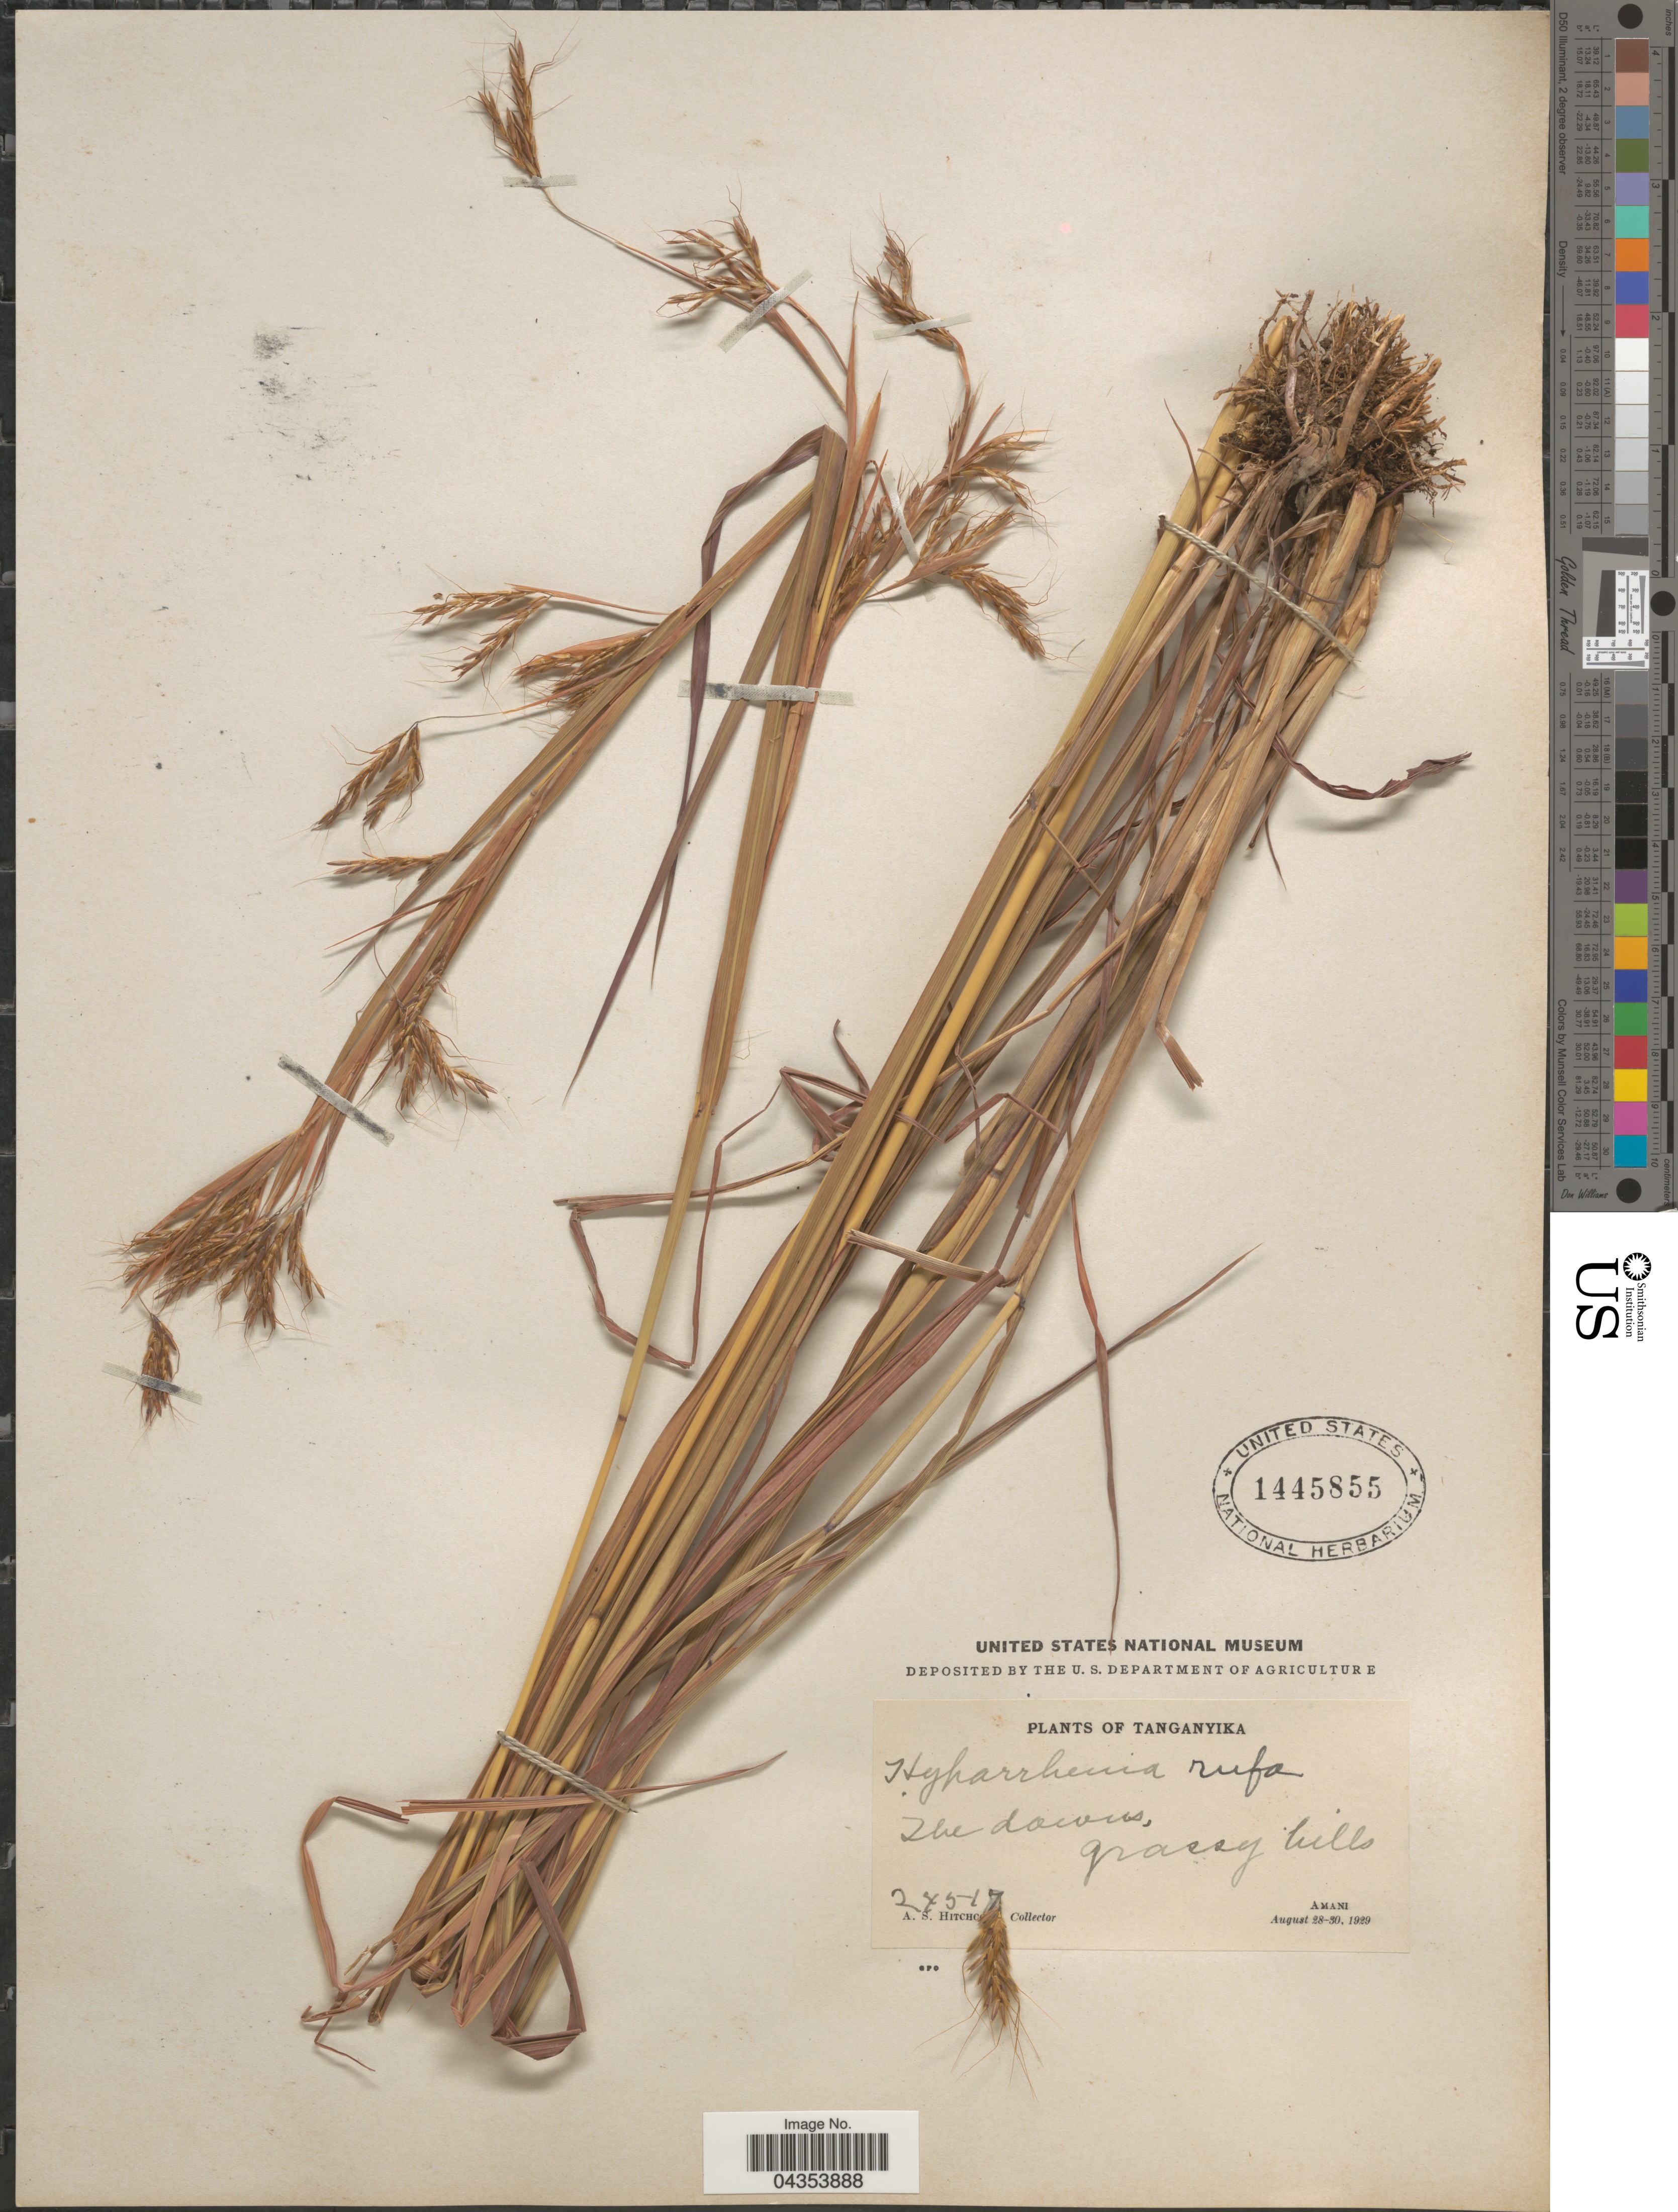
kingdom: Plantae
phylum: Tracheophyta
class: Liliopsida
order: Poales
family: Poaceae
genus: Hyparrhenia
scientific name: Hyparrhenia rufa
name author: (Nees) Stapf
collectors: A. S. Hitchcock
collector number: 24517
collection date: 1929-08-28/1929-08-30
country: Tanzania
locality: Tanganyika. The downs, grassy hills. Amani.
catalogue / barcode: US 1445855